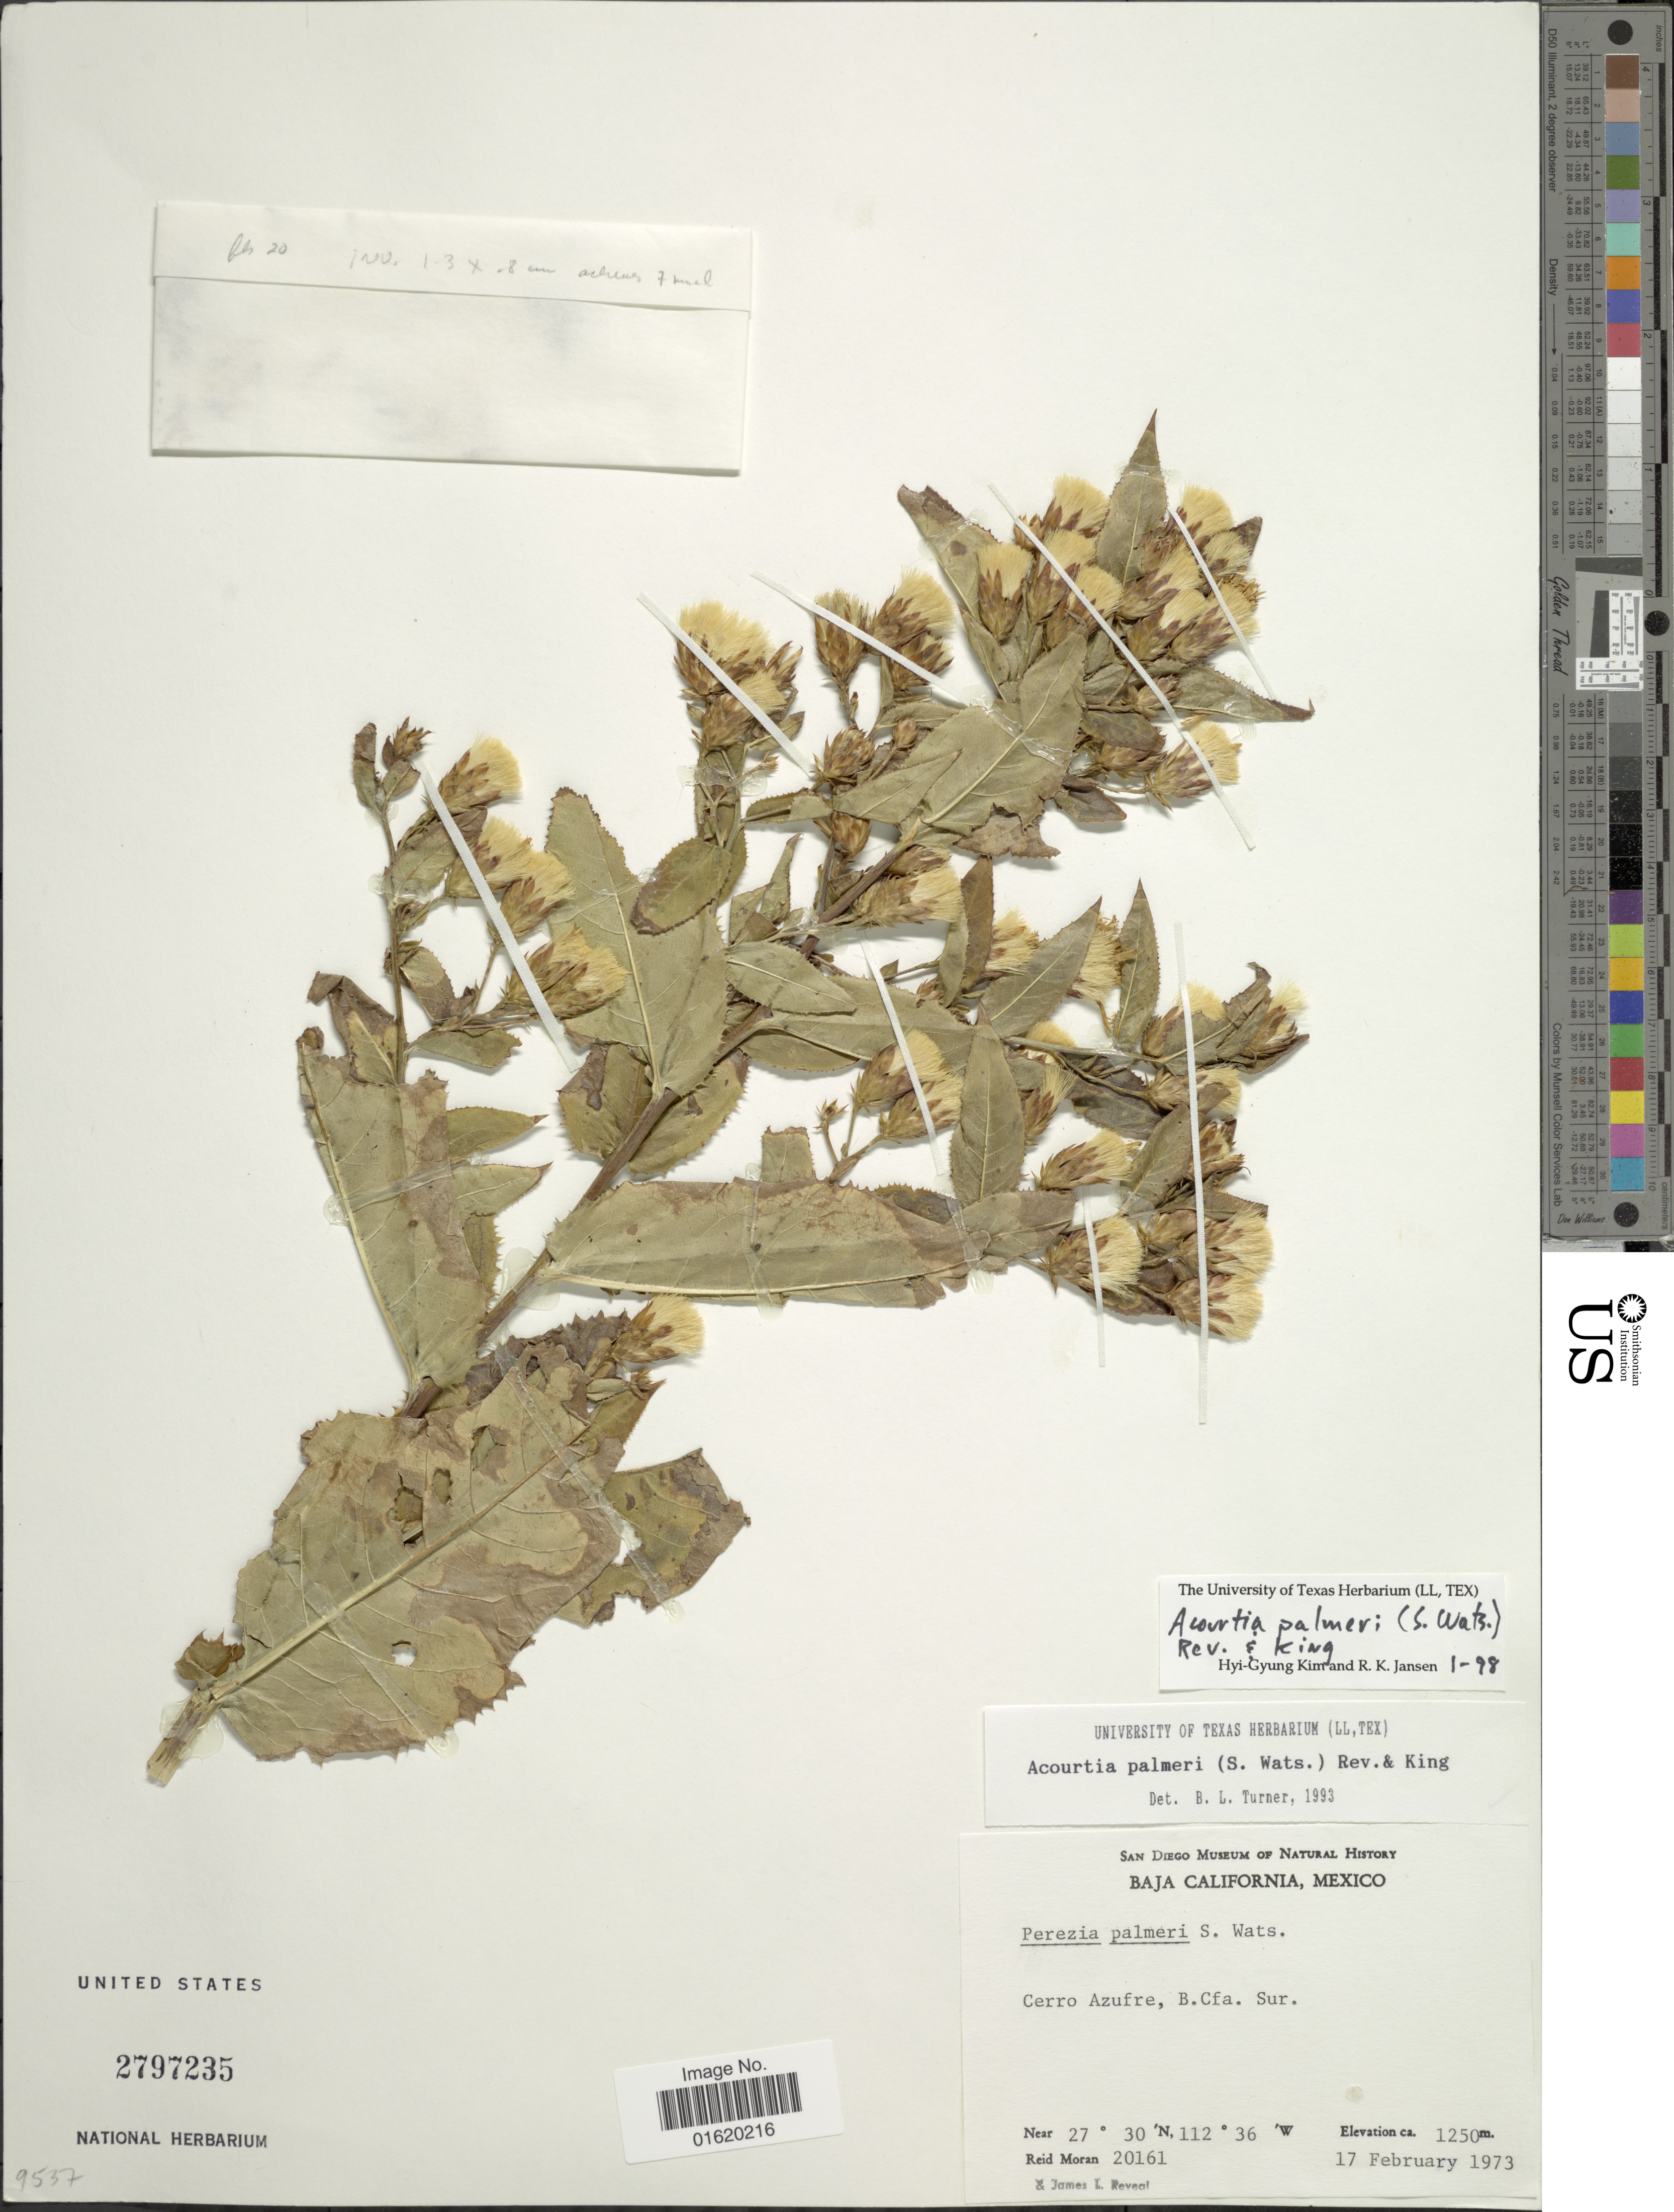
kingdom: Plantae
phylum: Tracheophyta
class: Magnoliopsida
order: Asterales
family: Asteraceae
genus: Acourtia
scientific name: Acourtia patens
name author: (A. Gray) Reveal & R.M. King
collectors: R. Moran & J. L. Reveal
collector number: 20161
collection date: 1973-02-17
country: Mexico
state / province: Baja California Sur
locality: Cerro Azufre, B. Cfa., Sur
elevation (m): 1250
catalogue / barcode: US 2797235